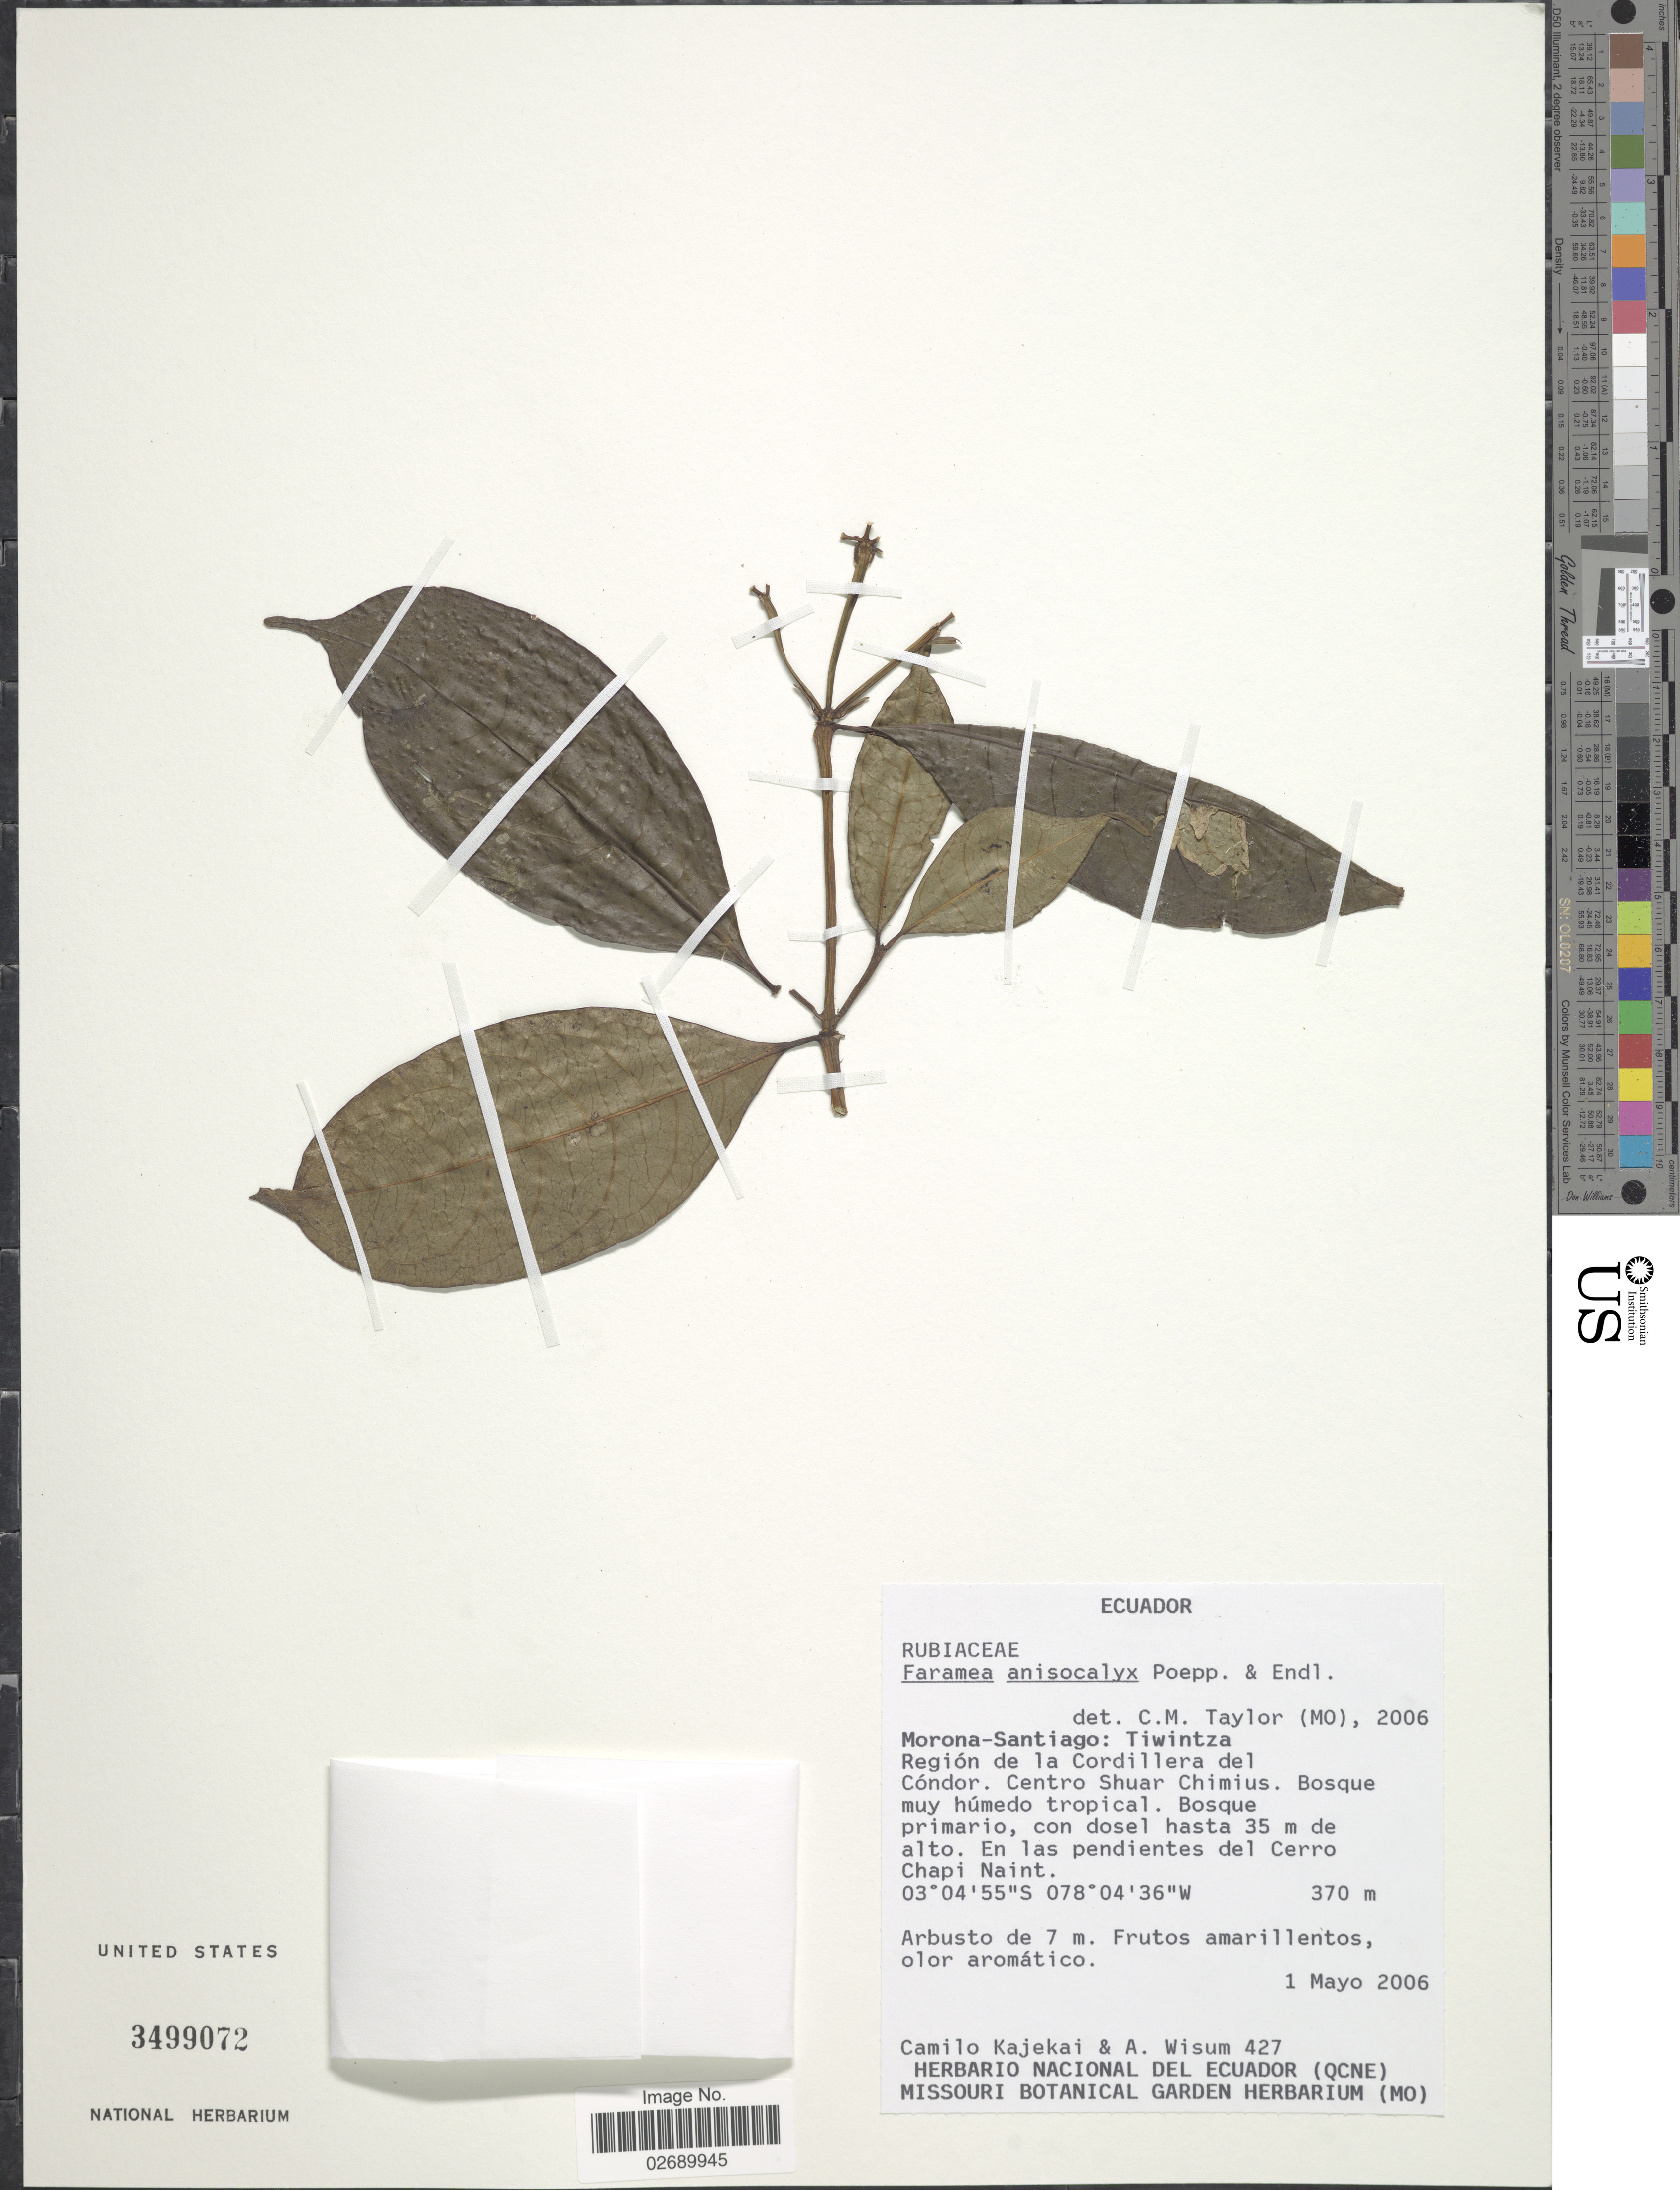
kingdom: Plantae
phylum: Tracheophyta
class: Magnoliopsida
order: Gentianales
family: Rubiaceae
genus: Faramea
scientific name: Faramea anisocalyx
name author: Poepp. & Endl.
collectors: C. Kajekai & A. Wisum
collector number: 427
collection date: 2006-05-01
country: Ecuador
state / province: Morona-Santiago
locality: Tiwintza. Region de la Cordillera del Condor. Centro Shuar Chimius. En las pendientes del Cerro Chapi Naint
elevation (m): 370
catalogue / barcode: US 3499072